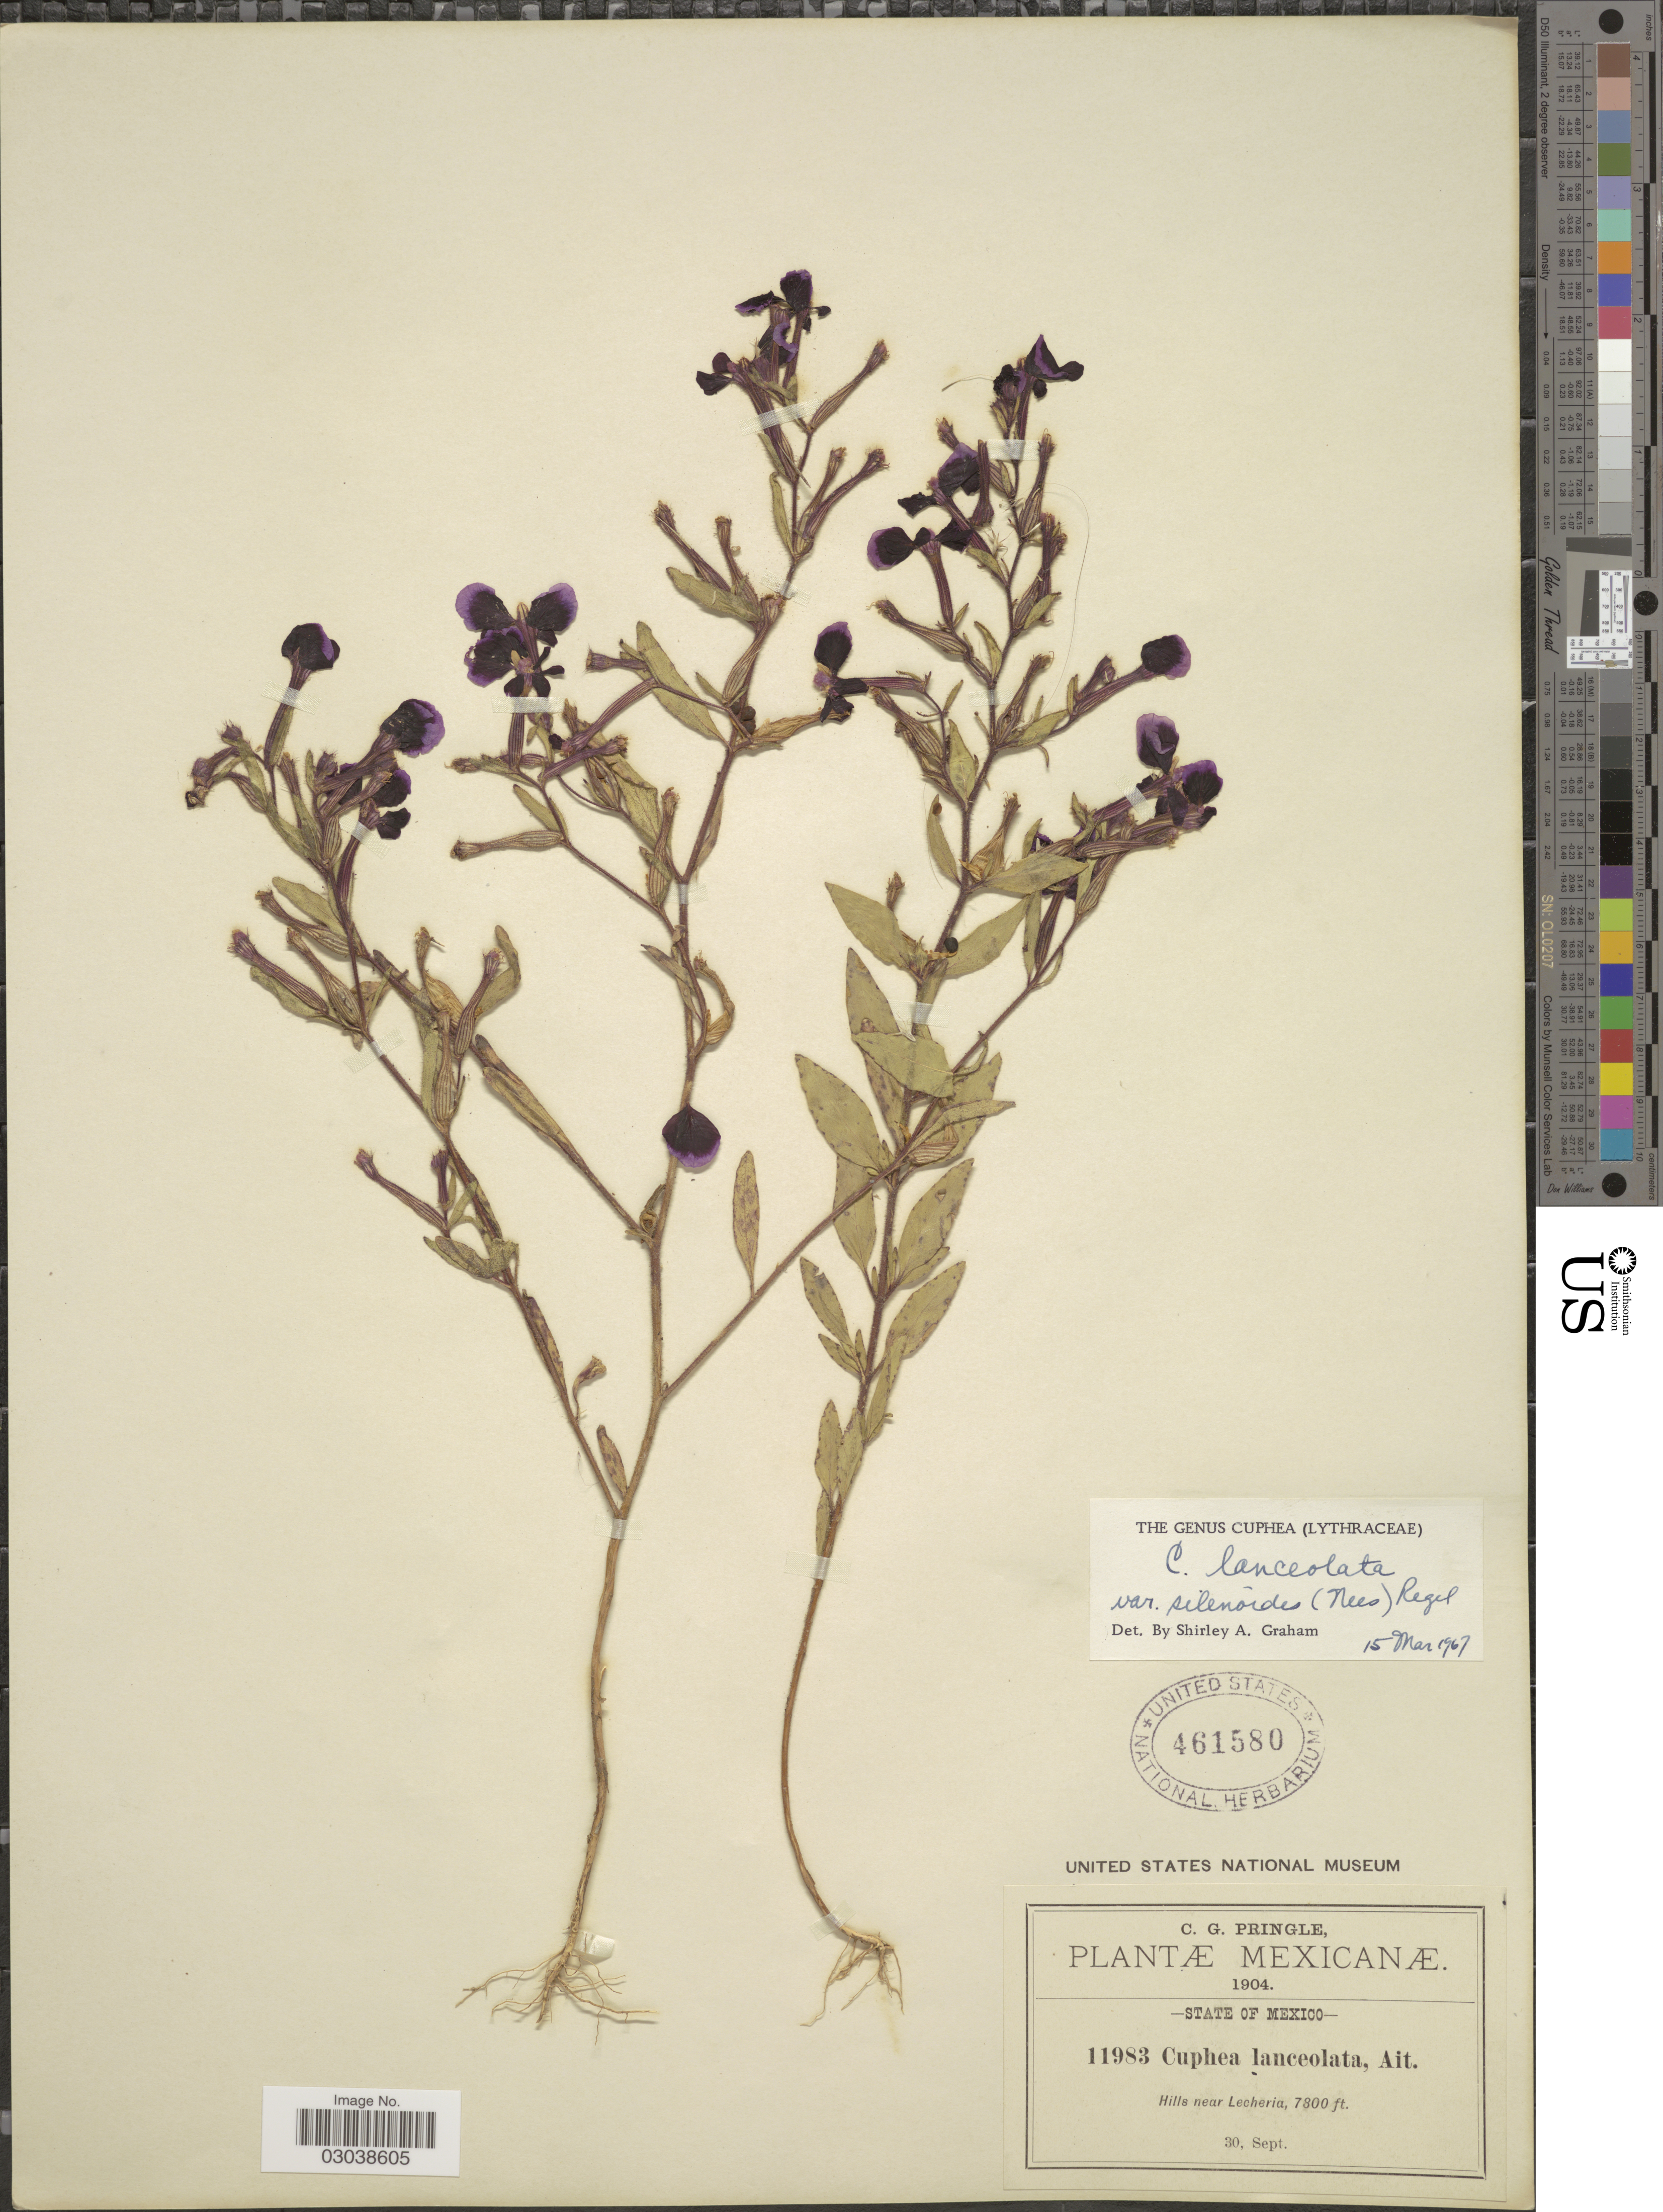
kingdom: Plantae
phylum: Tracheophyta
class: Magnoliopsida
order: Myrtales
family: Lythraceae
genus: Cuphea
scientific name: Cuphea lanceolata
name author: W.T. Aiton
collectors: C. G. Pringle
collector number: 11983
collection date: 1904-09-30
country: Mexico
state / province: México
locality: Hills near Lecheria.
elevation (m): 2377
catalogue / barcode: US 461580